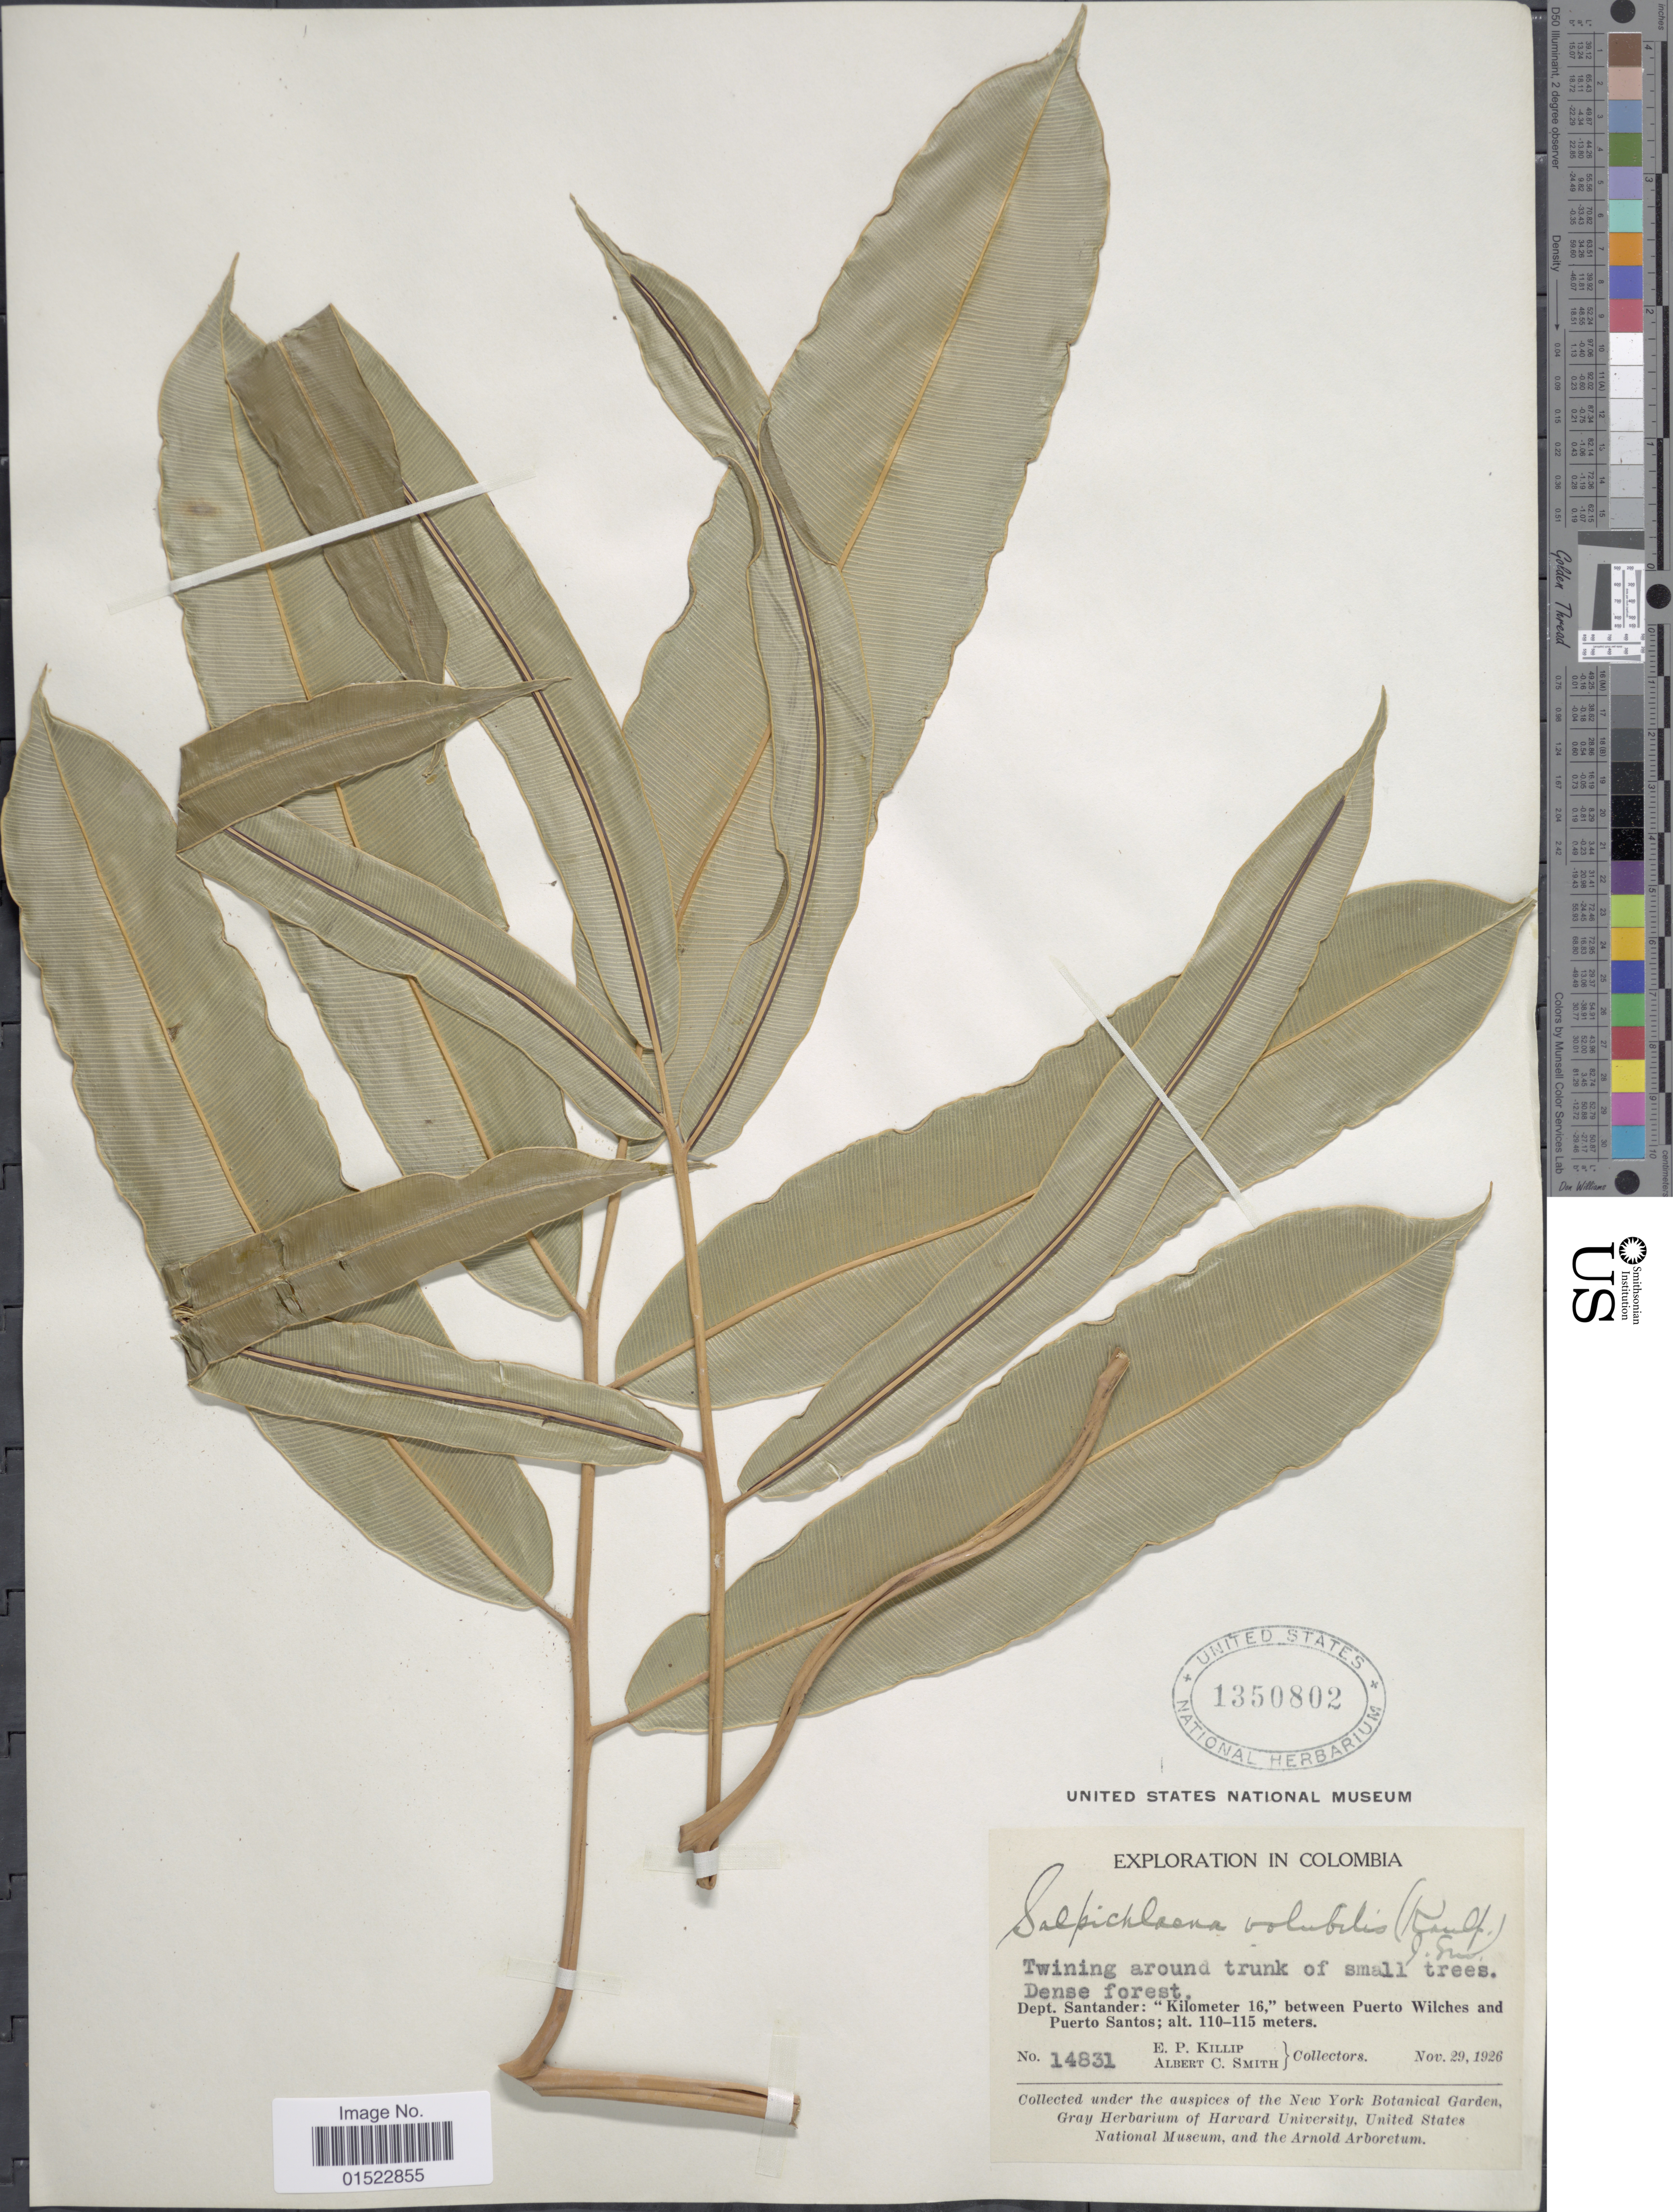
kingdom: Plantae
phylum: Tracheophyta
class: Polypodiopsida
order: Polypodiales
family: Blechnaceae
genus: Salpichlaena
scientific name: Salpichlaena volubilis subsp. volubilis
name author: (Kaulf.) J. Sm.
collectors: E. P. Killip & A. C. Smith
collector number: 14831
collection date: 1926-11-29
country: Colombia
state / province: Santander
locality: Dept. Santader: "Kilometer 16", between Puerto Wilches and Puerto Sanros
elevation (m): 110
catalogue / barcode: US 1350802